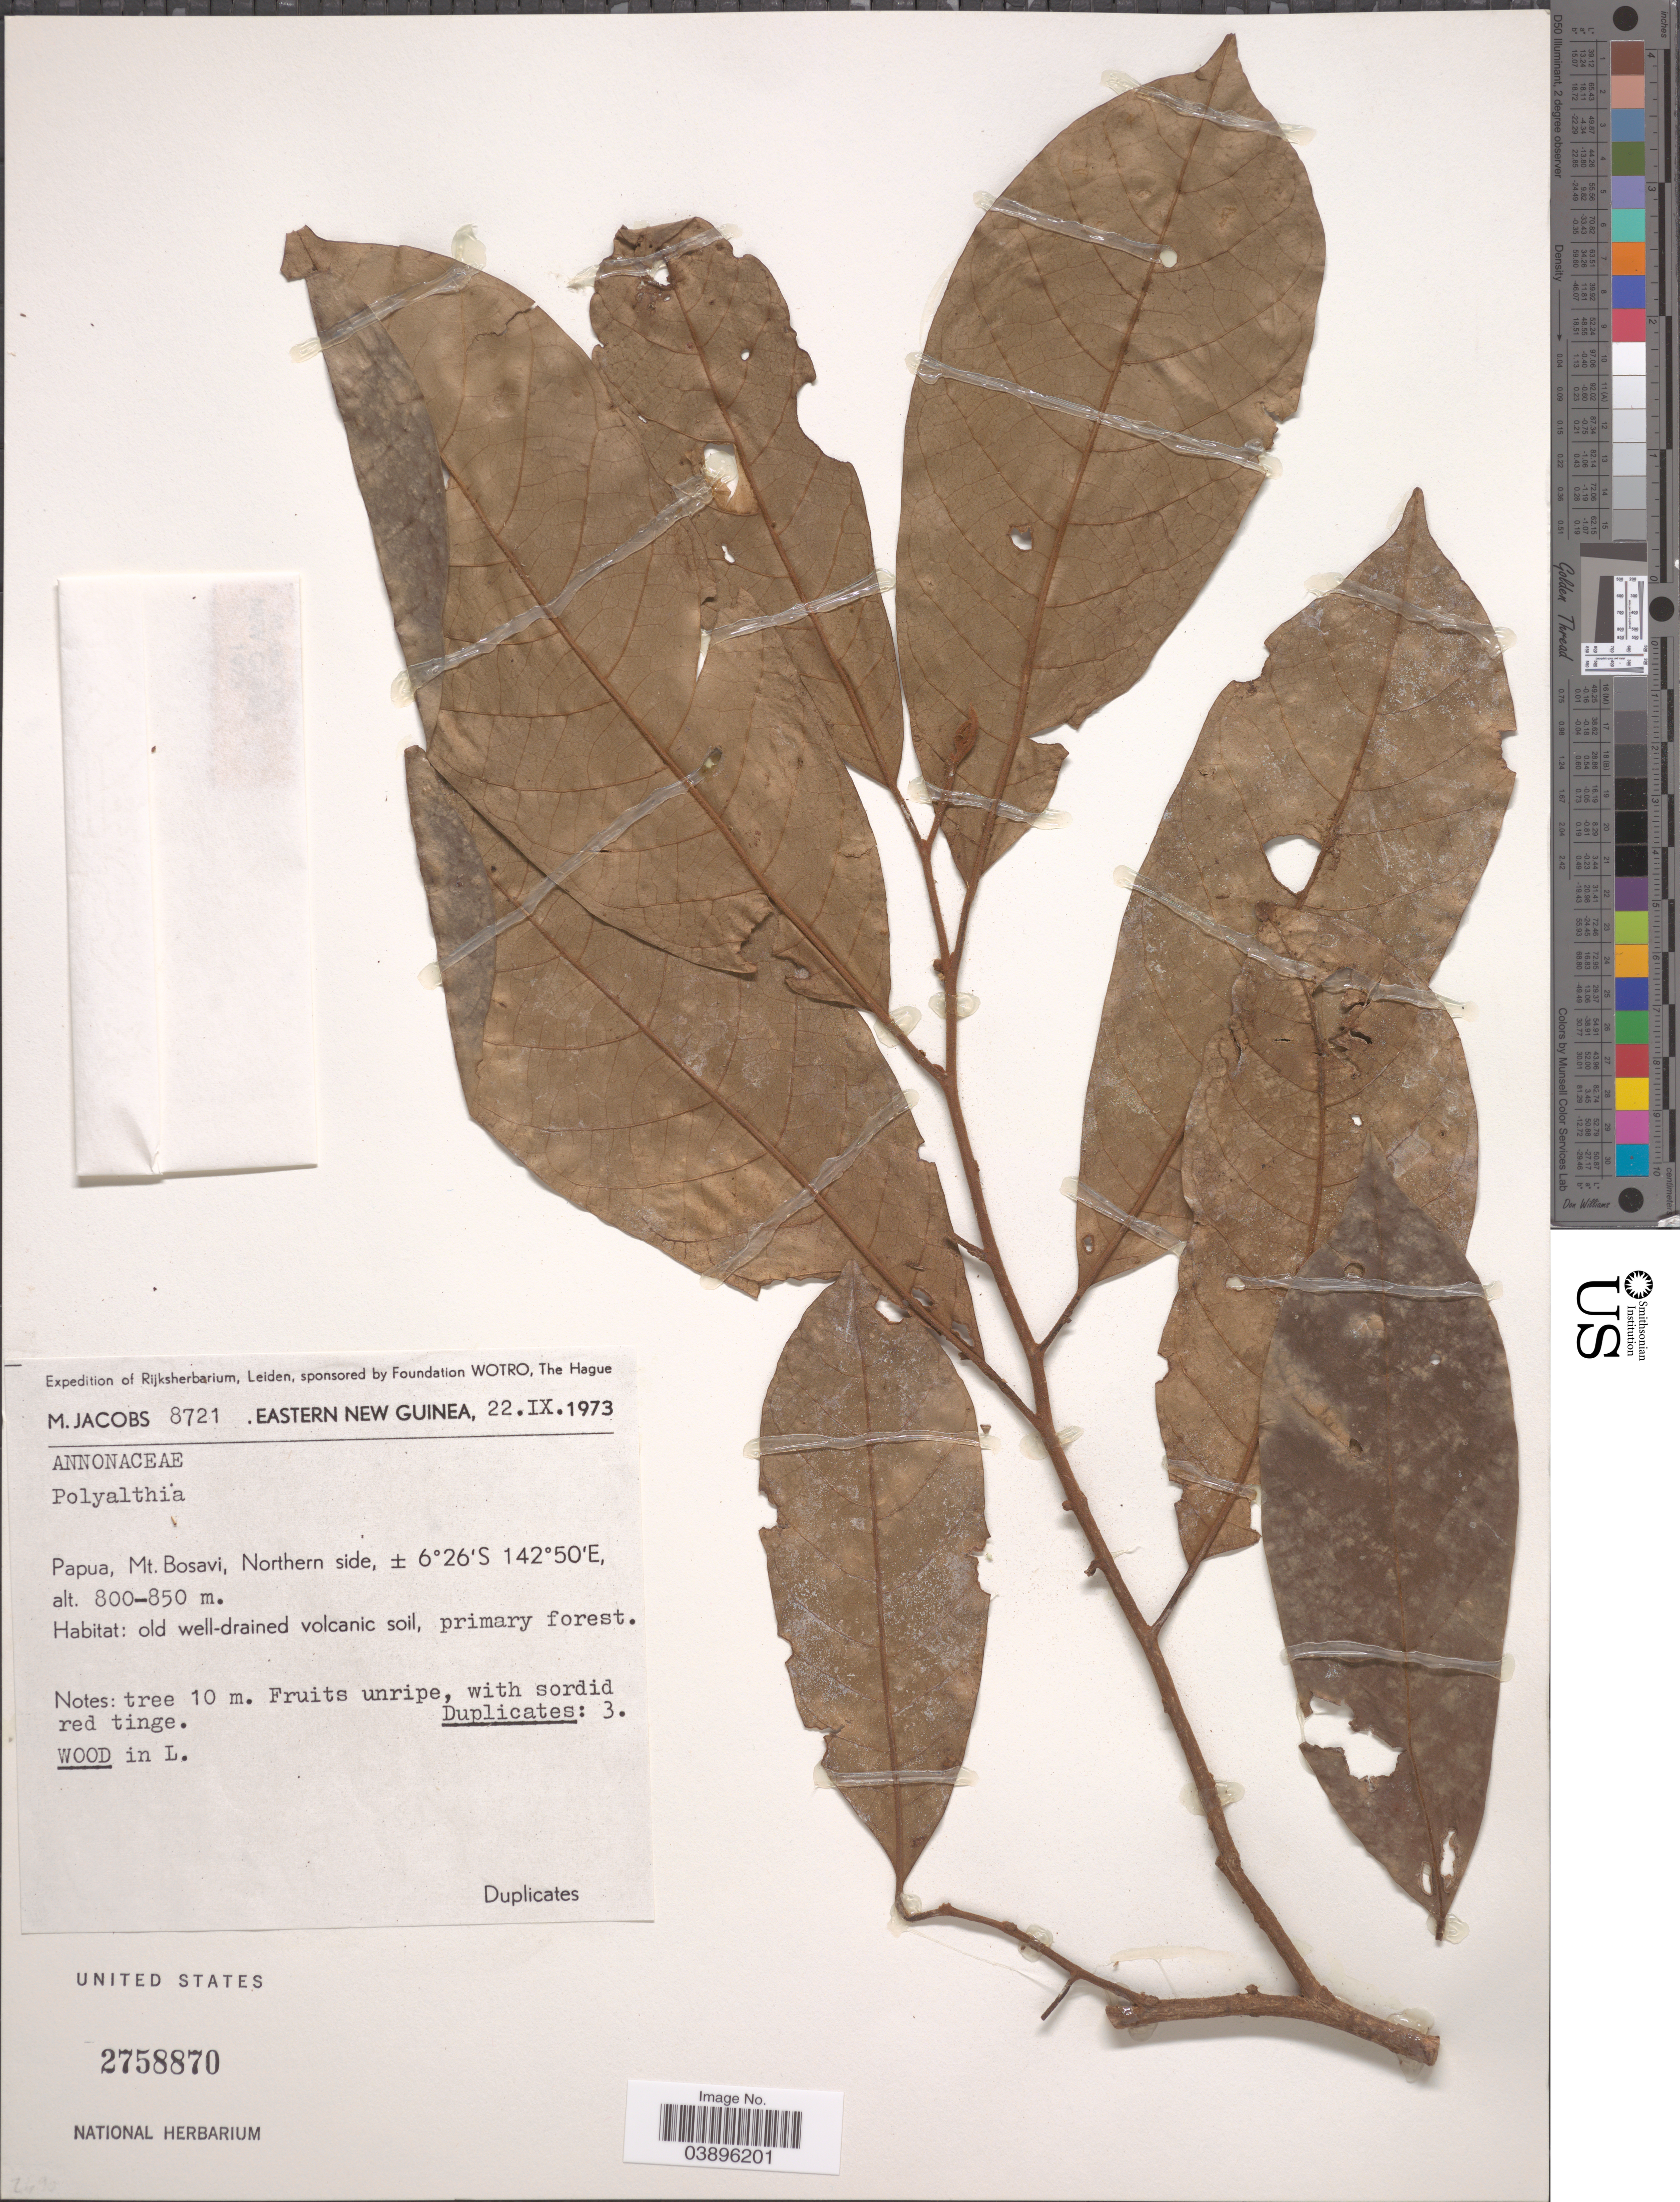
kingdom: Plantae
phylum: Tracheophyta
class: Magnoliopsida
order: Magnoliales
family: Annonaceae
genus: Polyalthia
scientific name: Polyalthia sp.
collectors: M. Jacobs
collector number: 8721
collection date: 1973-09-22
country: Papua New Guinea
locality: Eastern New Guinea. Mt. Bosavi, Northern side.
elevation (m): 800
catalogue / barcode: US 2758870